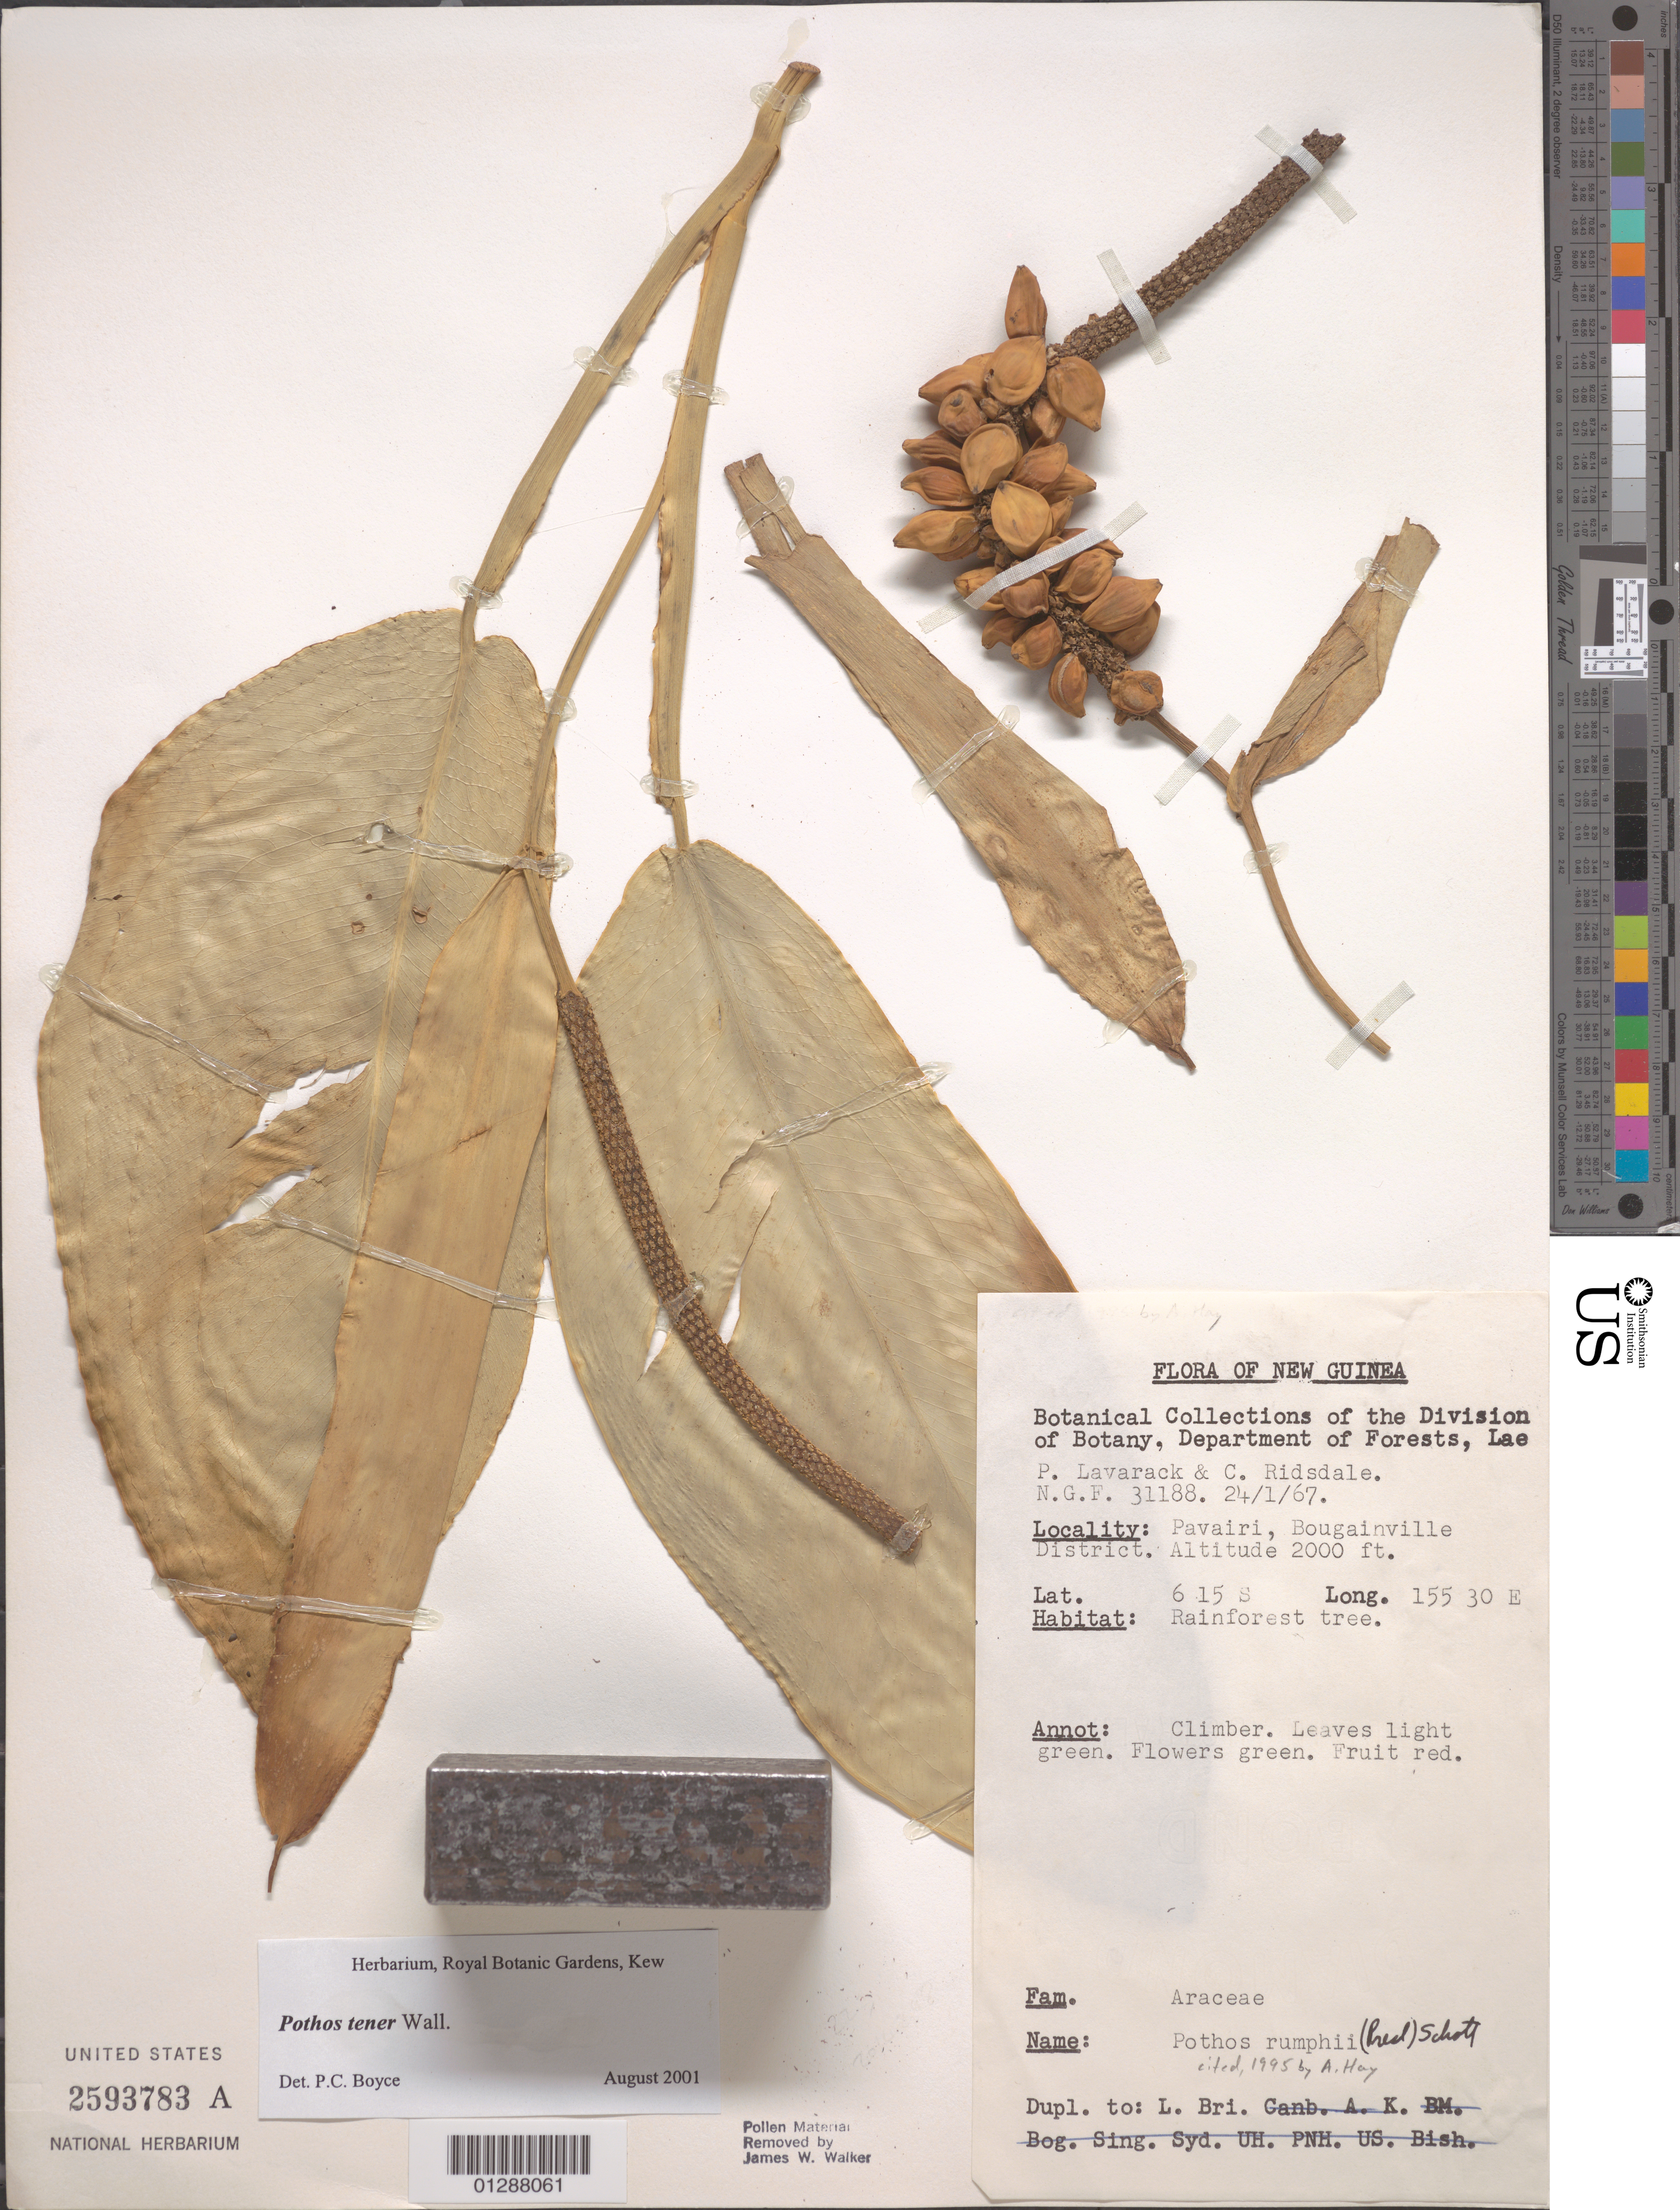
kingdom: Plantae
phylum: Tracheophyta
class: Liliopsida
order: Alismatales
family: Araceae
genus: Pothos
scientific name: Pothos tener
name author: Wall.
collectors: P. Lavarack & C. E. Ridsdale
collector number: NGF 31188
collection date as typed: Transcribed d/m/y: 24/1/67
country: Papua New Guinea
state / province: Bougainville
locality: New Guinea. Pavairi, Bougainville District.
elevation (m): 610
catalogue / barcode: US 2593783A